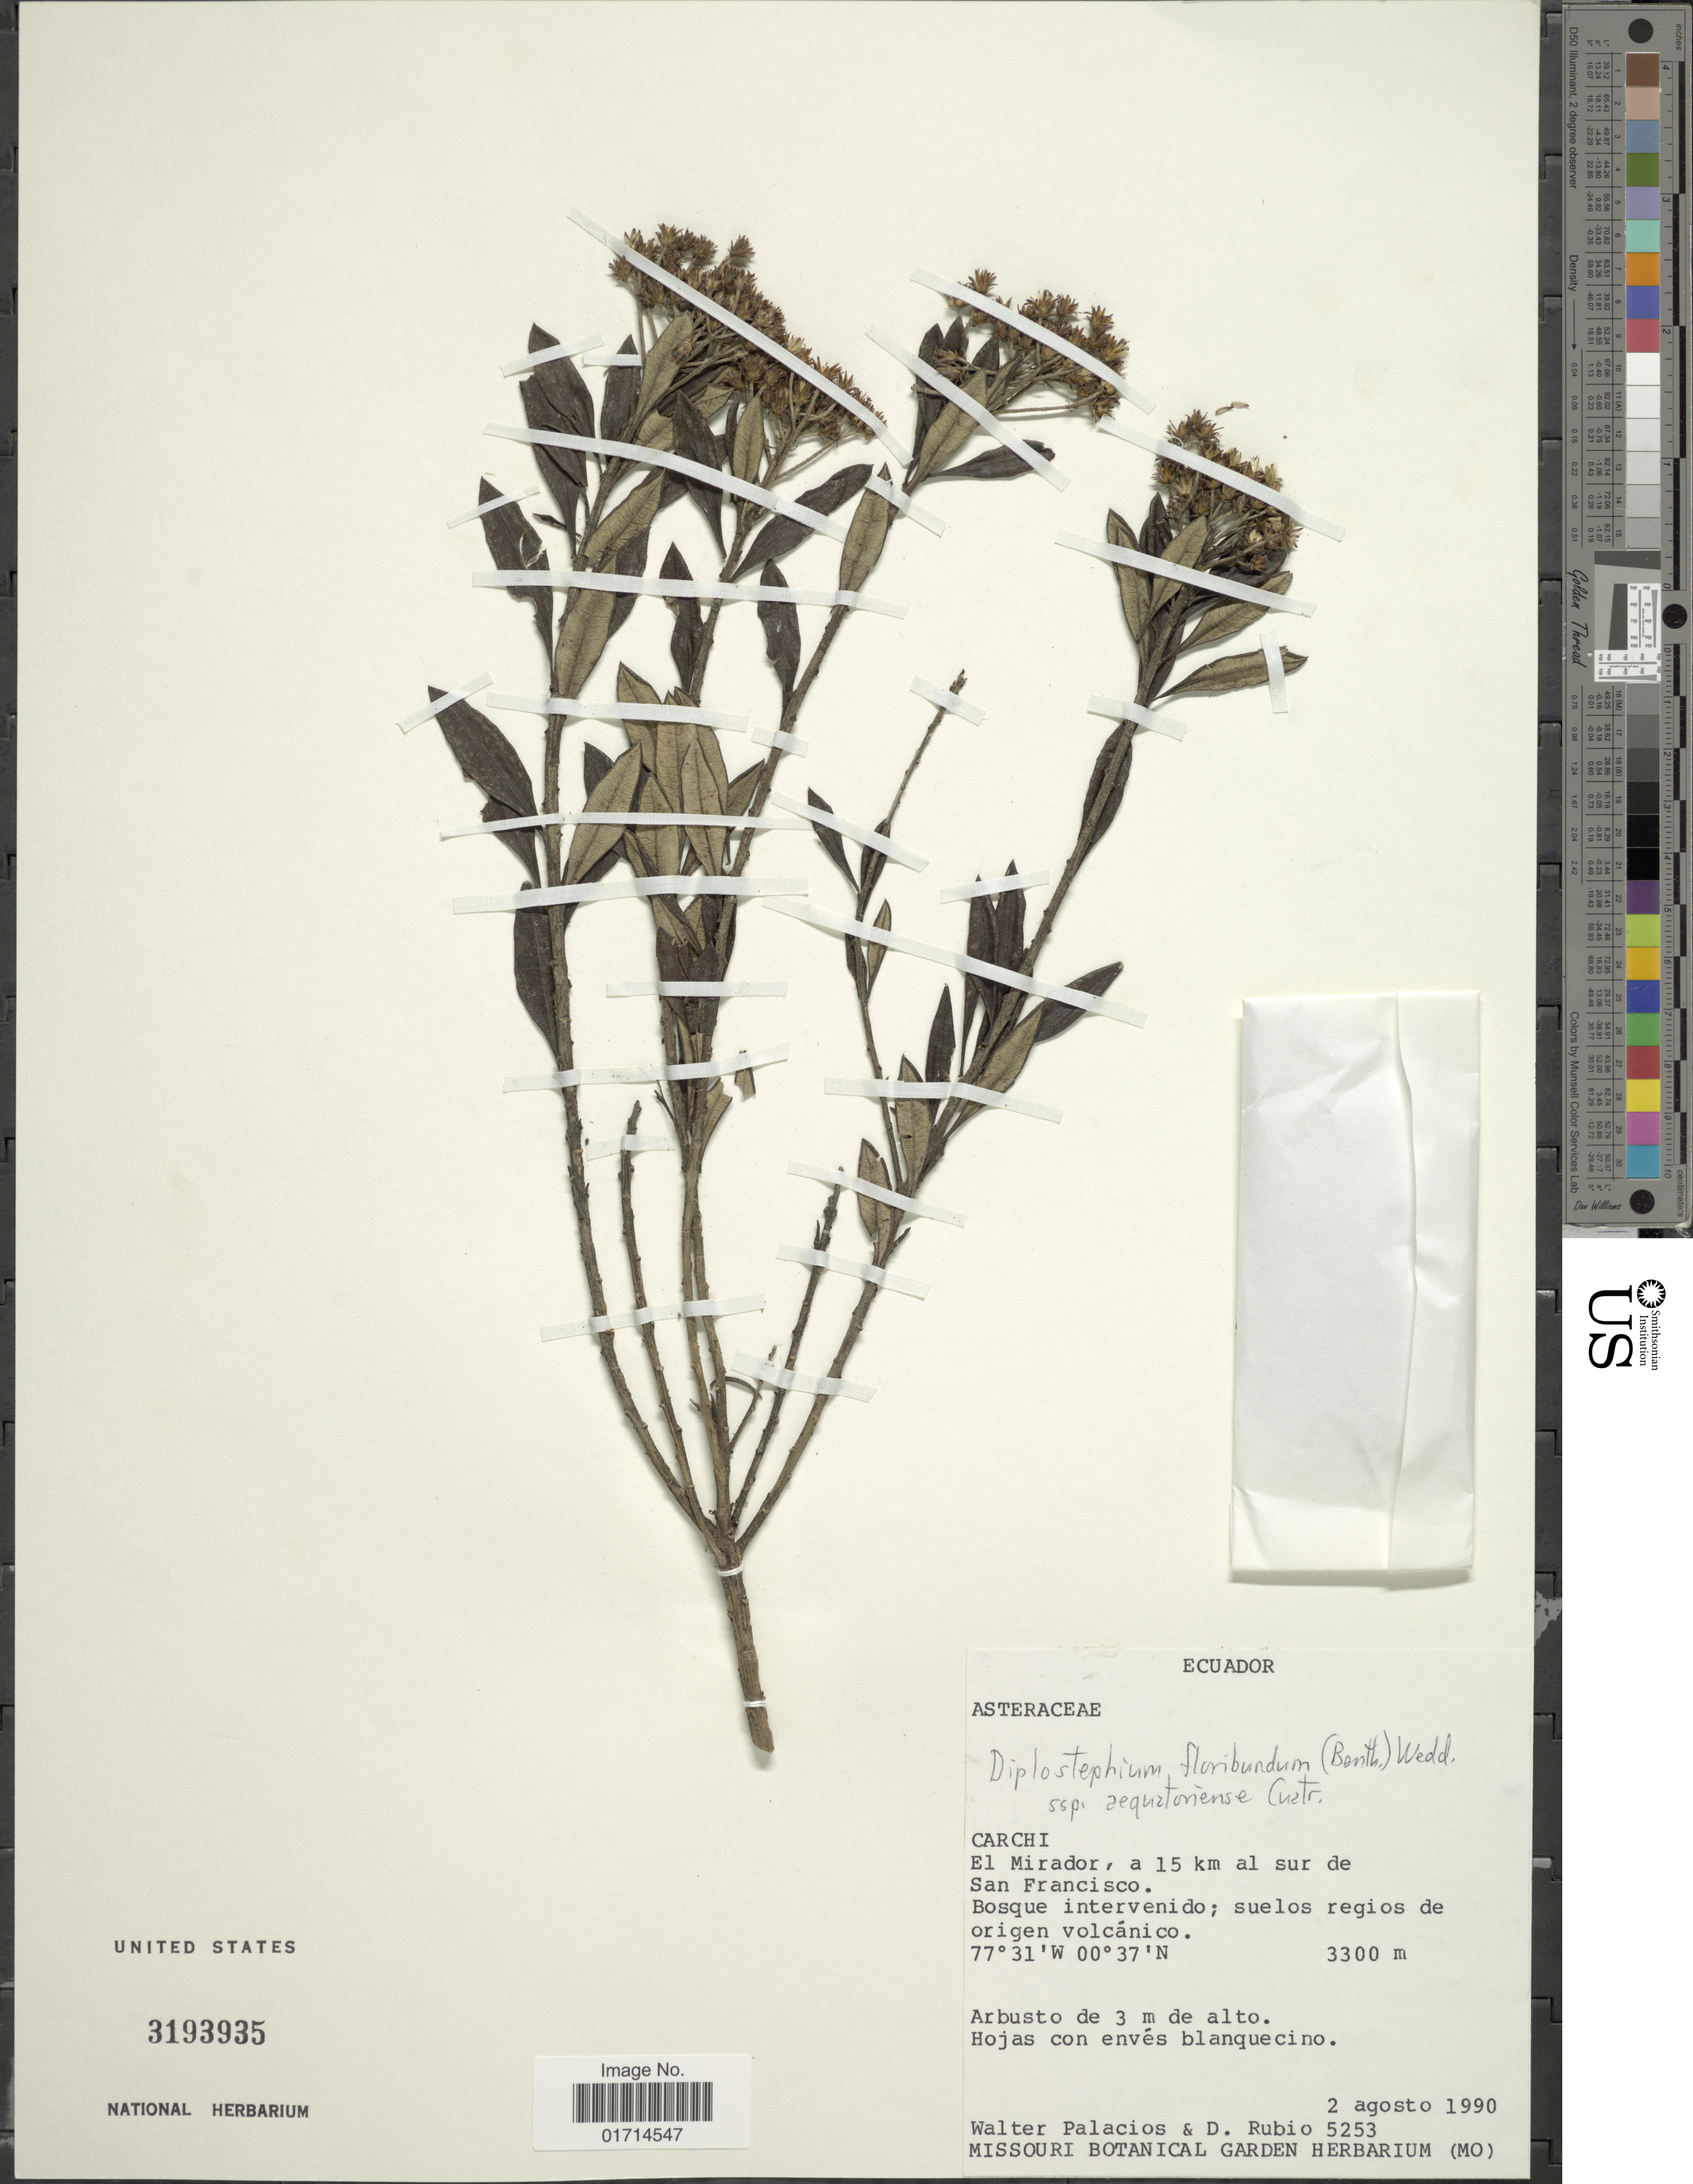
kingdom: Plantae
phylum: Tracheophyta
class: Magnoliopsida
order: Asterales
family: Asteraceae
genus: Diplostephium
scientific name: Diplostephium floribundum subsp. aequatoriense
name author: Cuatrec.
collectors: W. Palacios & D. Rubio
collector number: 5253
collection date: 1990-08-02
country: Ecuador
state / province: Carchi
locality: El Mirador, a 15 km al sur de San Francisco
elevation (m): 3300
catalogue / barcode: US 3193935